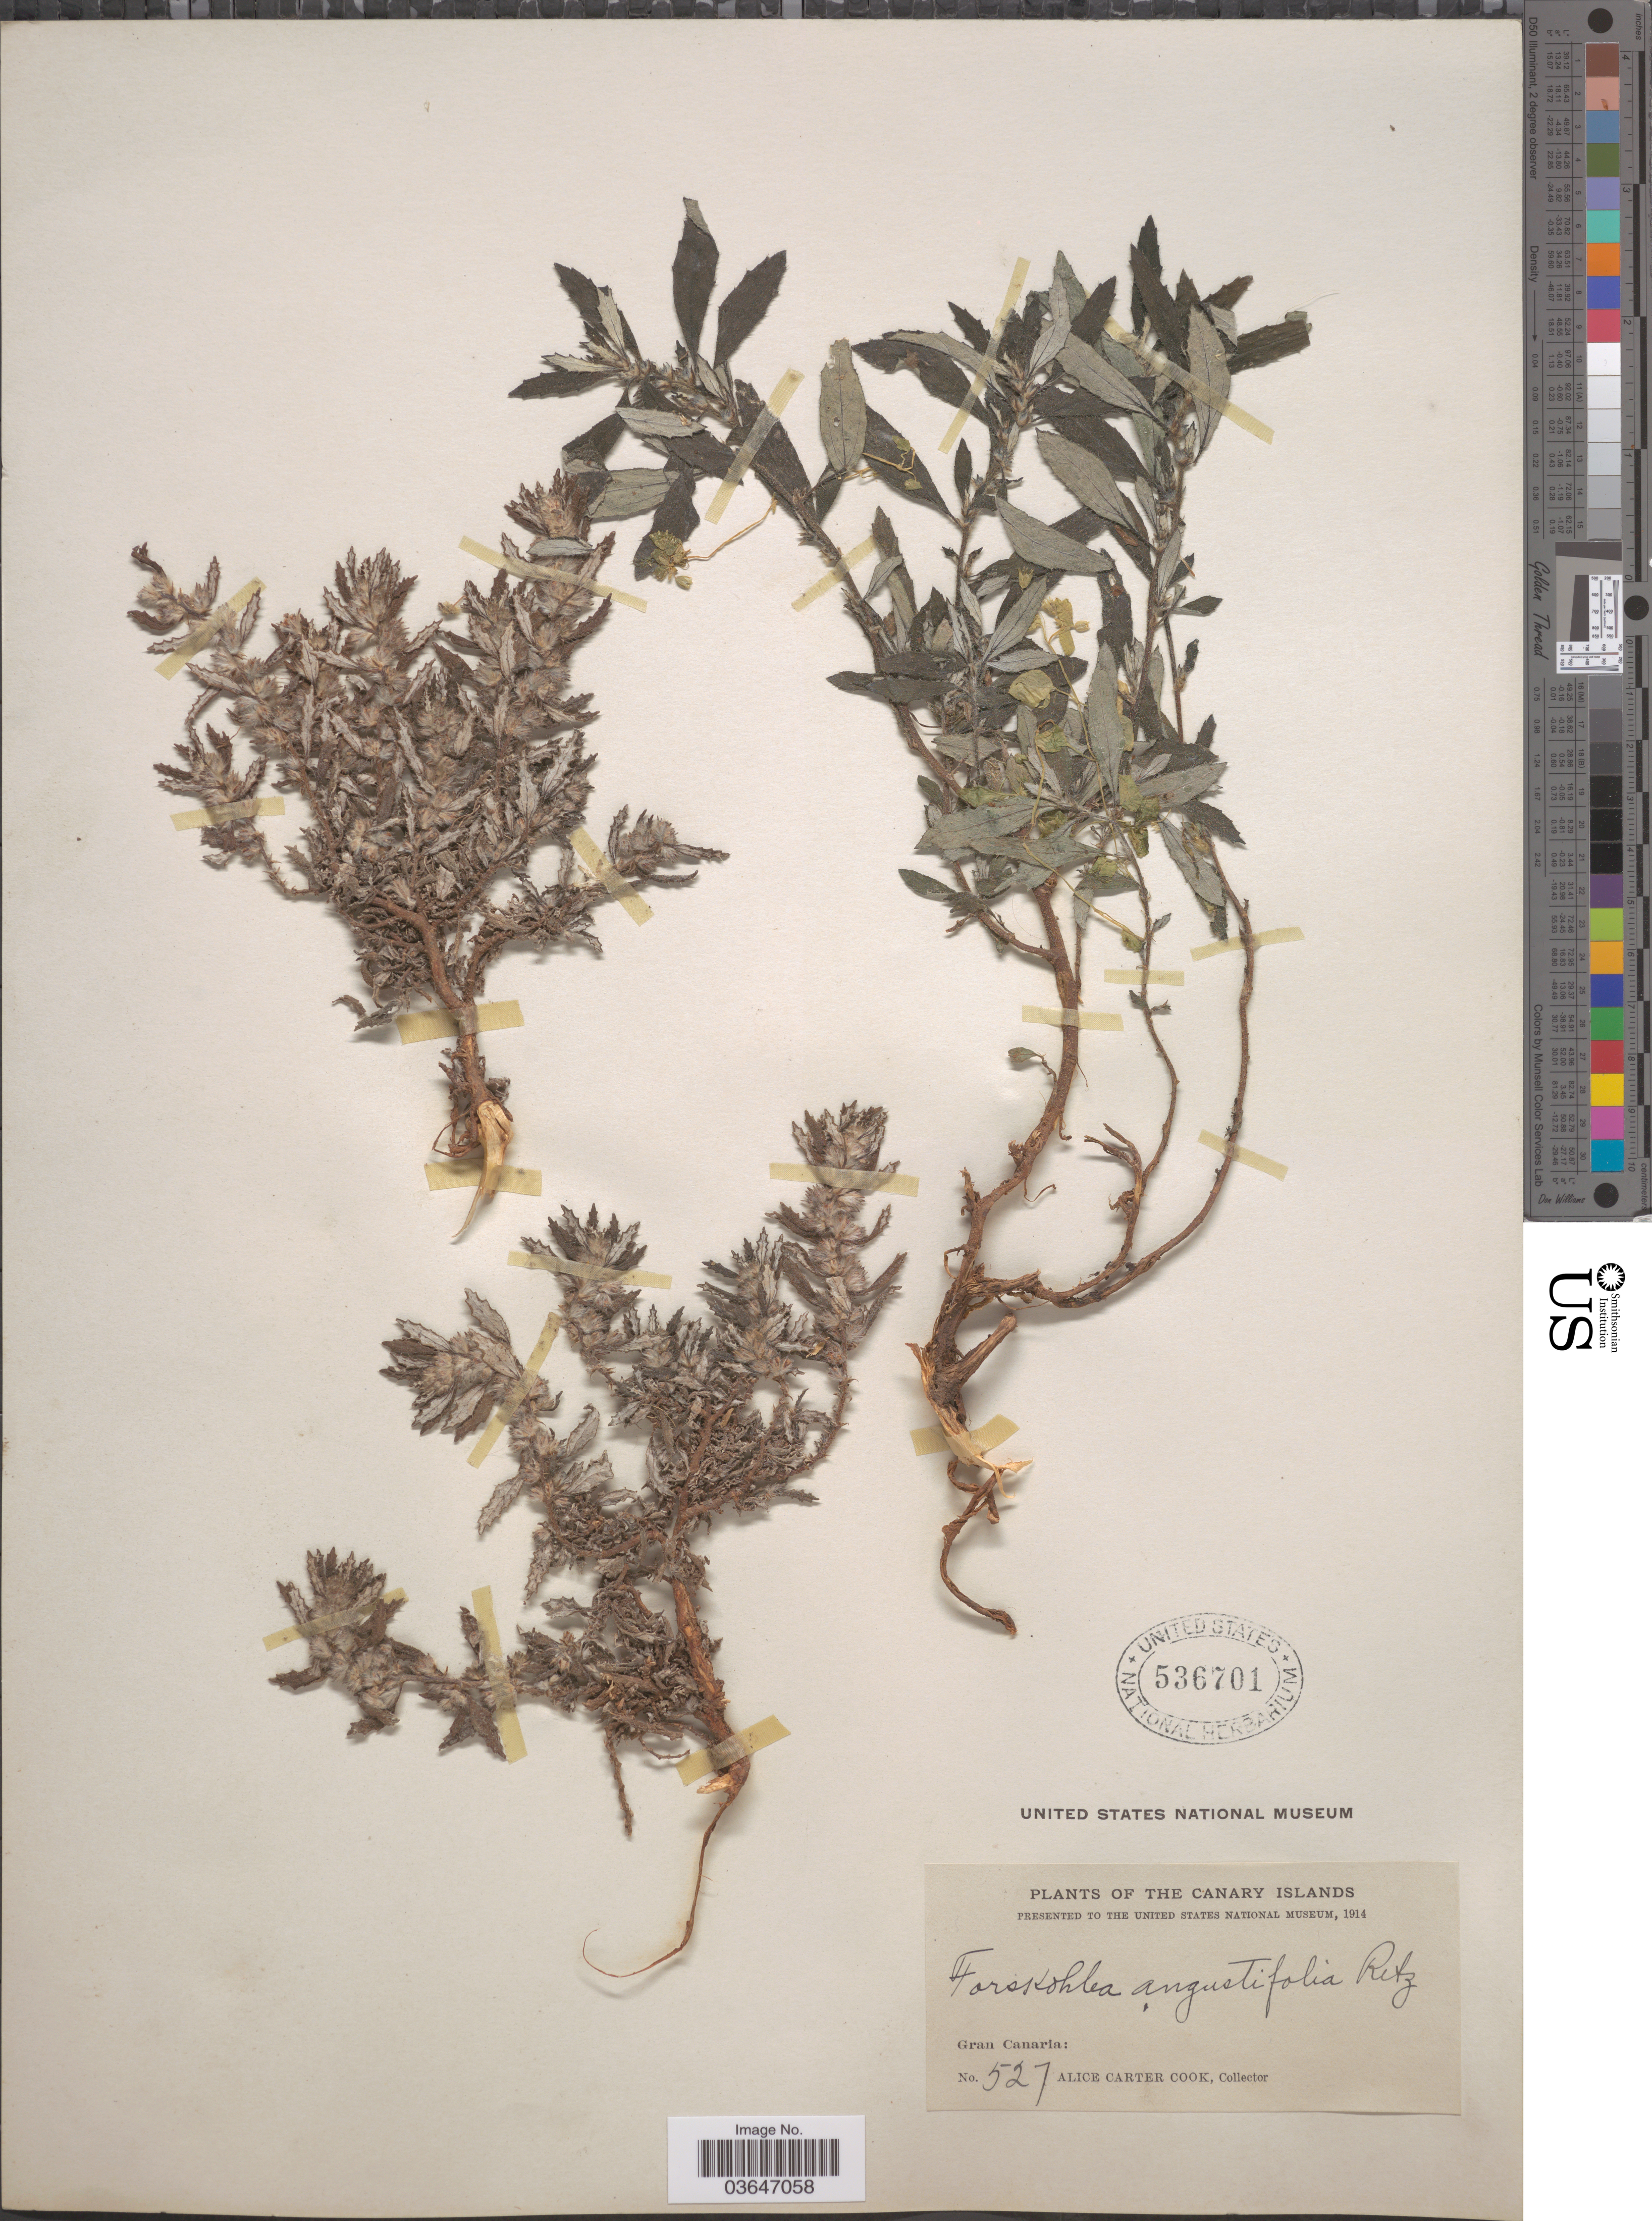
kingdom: Plantae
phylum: Tracheophyta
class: Magnoliopsida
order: Rosales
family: Urticaceae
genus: Forsskaolea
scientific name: Forsskaolea angustifolia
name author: Retz.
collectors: Alice C. Cook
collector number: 527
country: Spain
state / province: Canarias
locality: The Canary Islands. Gran Canaria.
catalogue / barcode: US 536701